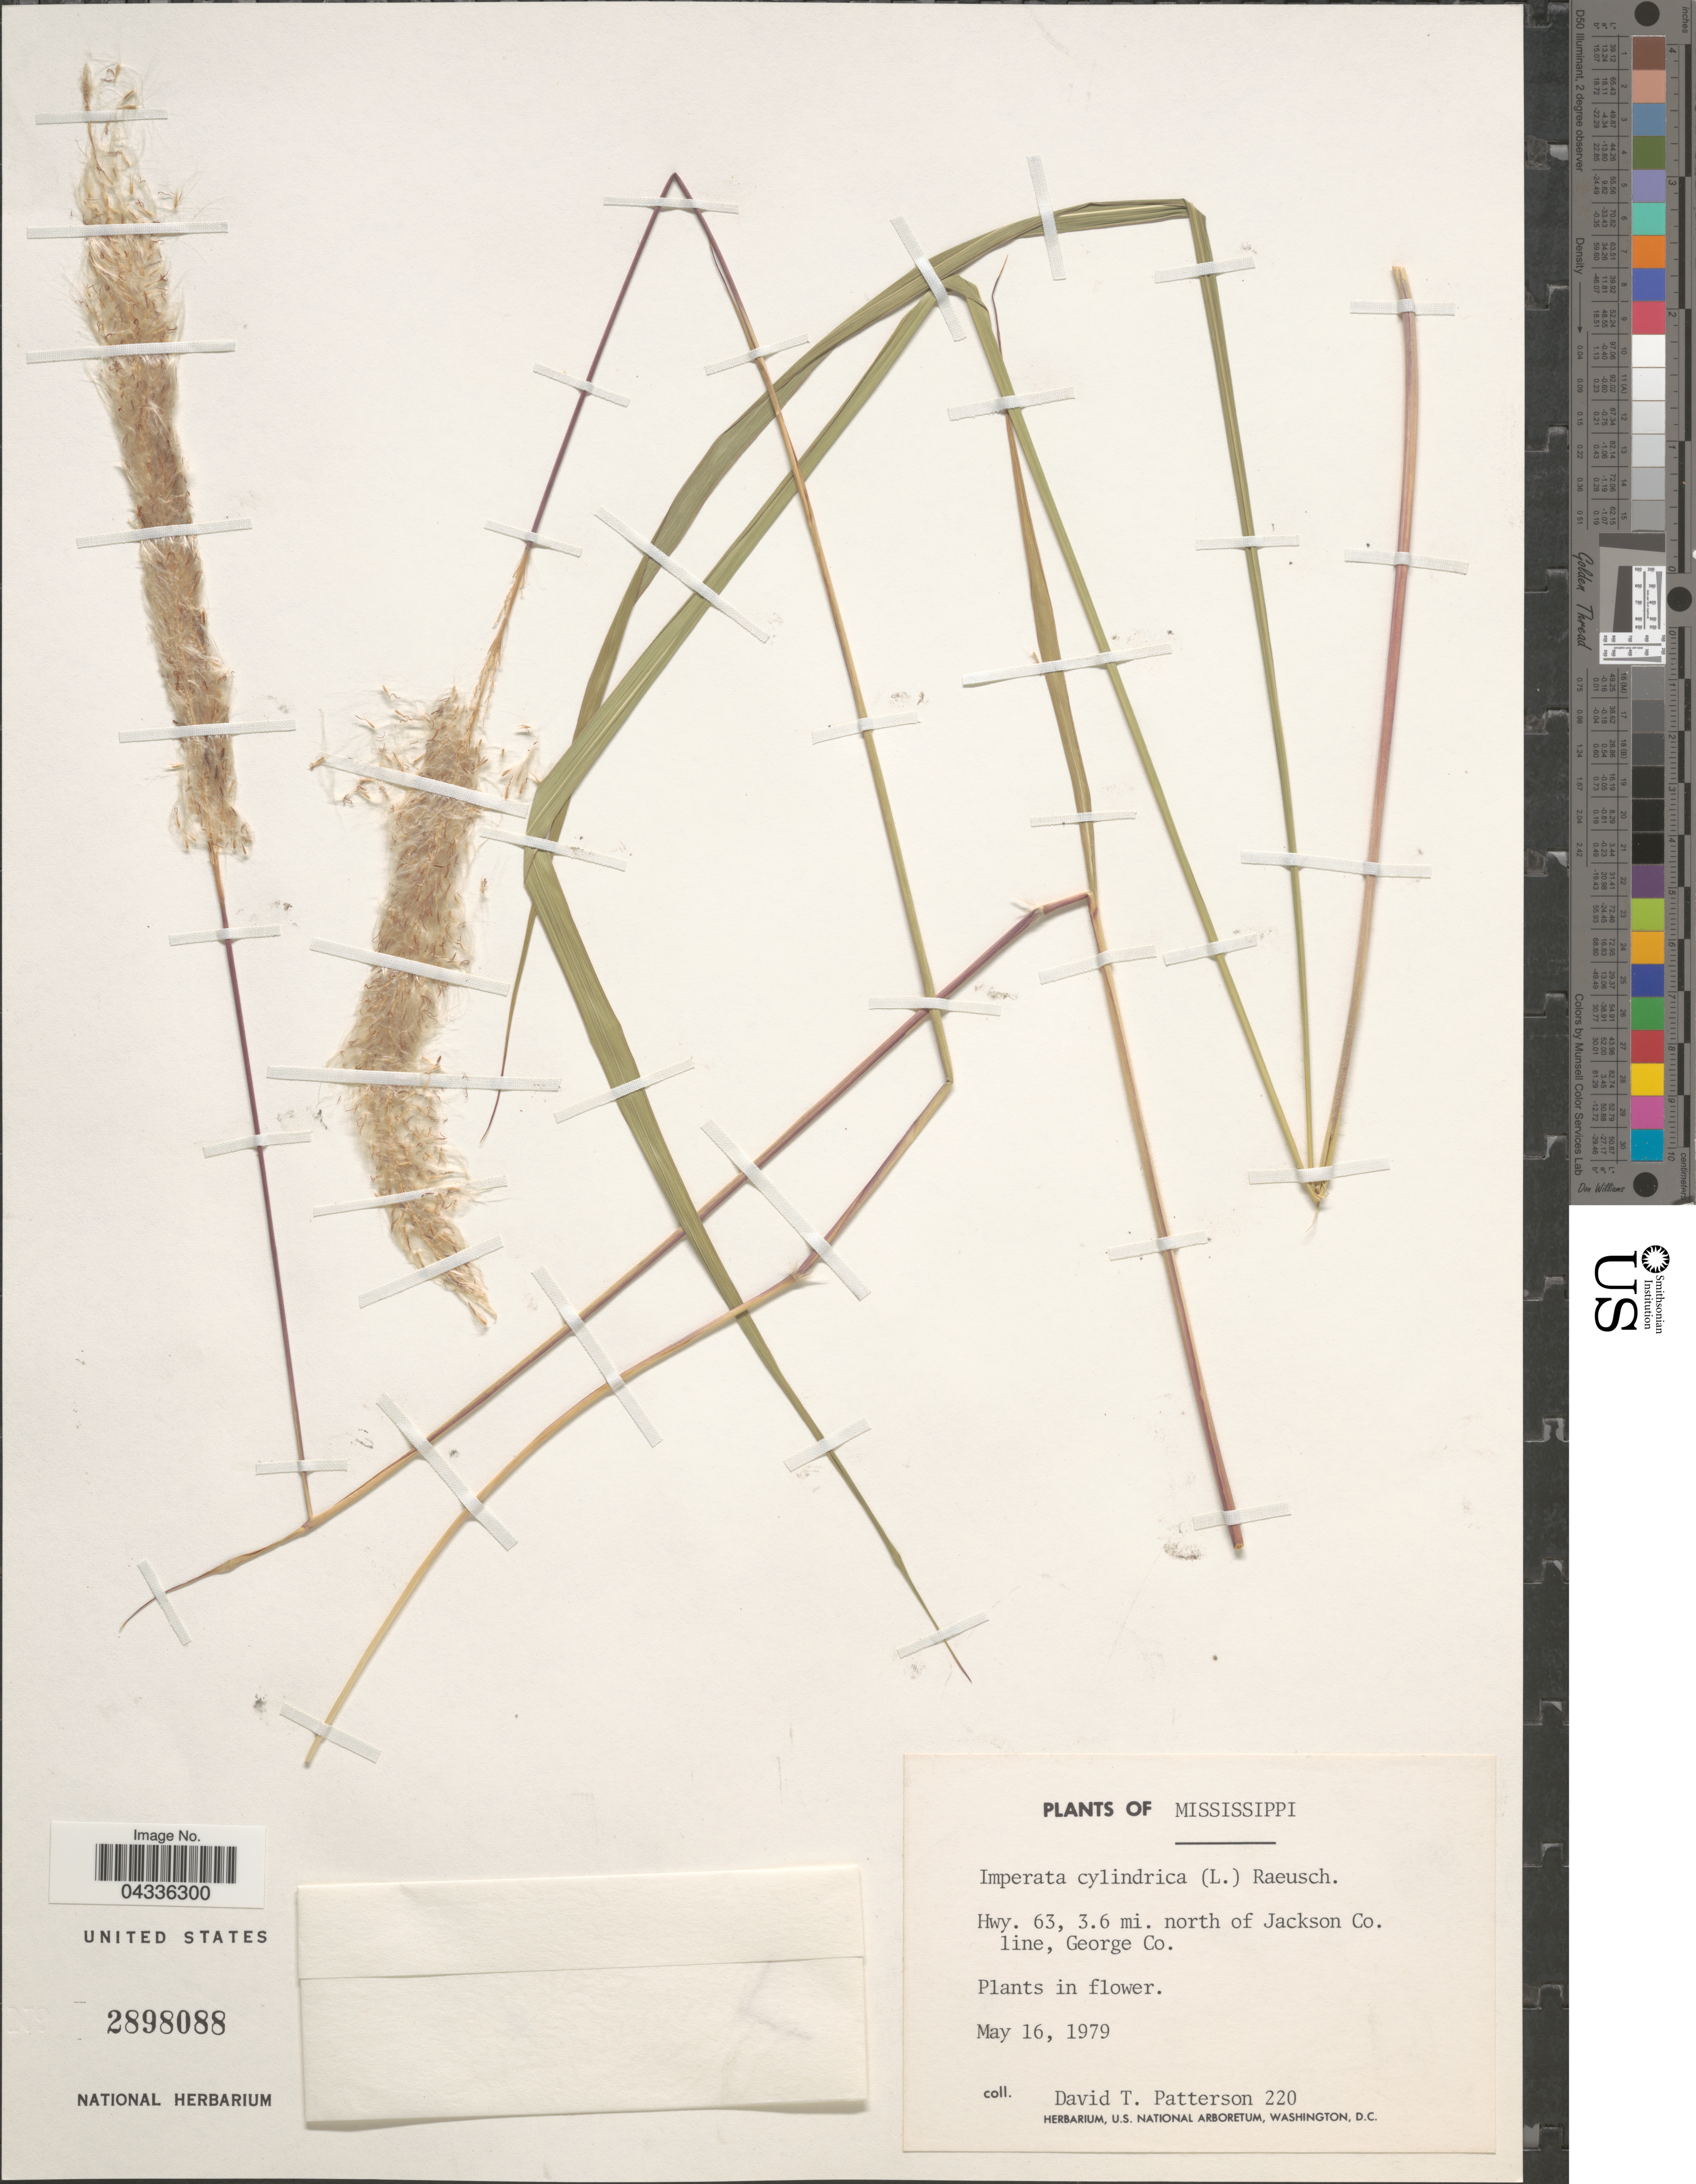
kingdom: Plantae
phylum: Tracheophyta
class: Liliopsida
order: Poales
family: Poaceae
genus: Imperata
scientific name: Imperata cylindrica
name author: (L.) P. Beauv.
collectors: D. Patterson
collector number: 220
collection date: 1979-05-16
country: United States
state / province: Mississippi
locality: Hwy. 63, 3.6 mi. north of Jackson Co. line, George Co.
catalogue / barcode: US 2898088